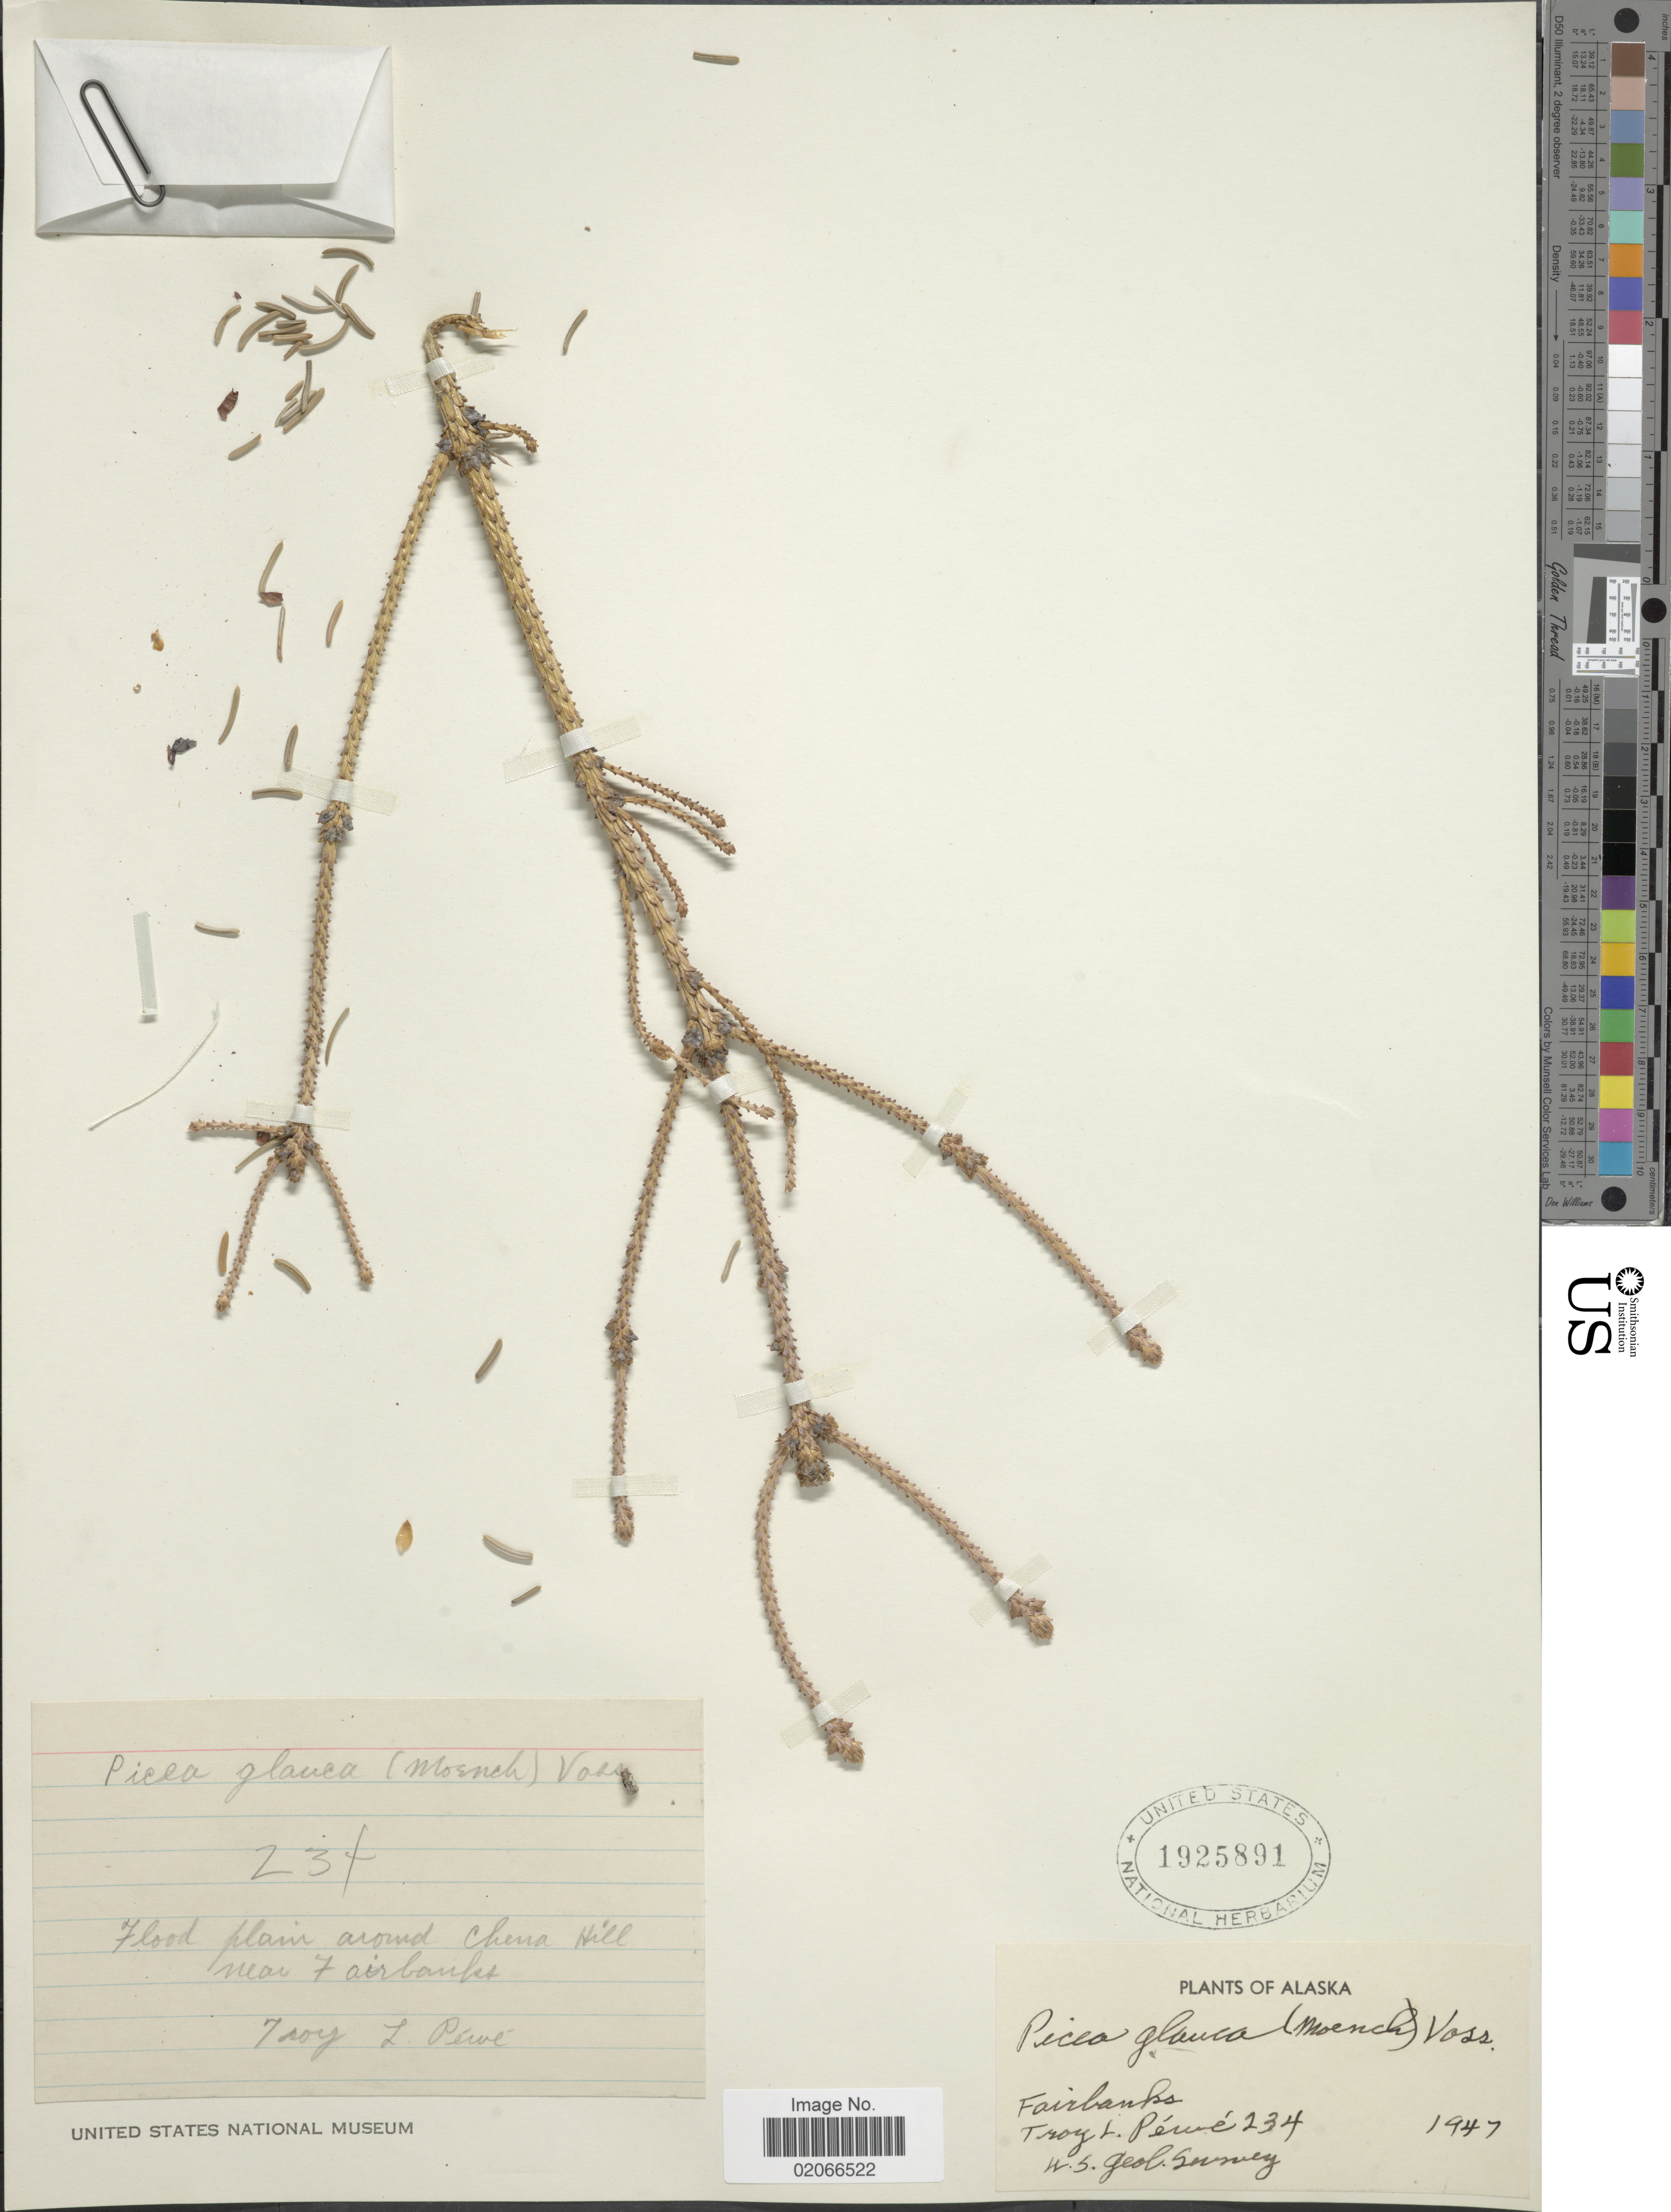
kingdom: Plantae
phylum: Tracheophyta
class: Pinopsida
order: Pinales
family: Pinaceae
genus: Picea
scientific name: Picea glauca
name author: (Moench) Voss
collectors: T. Péwé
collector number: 234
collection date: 1947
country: United States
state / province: Alaska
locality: Fairbanks, flood plan around Chena Hill near Fairbanks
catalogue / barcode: US 1925891